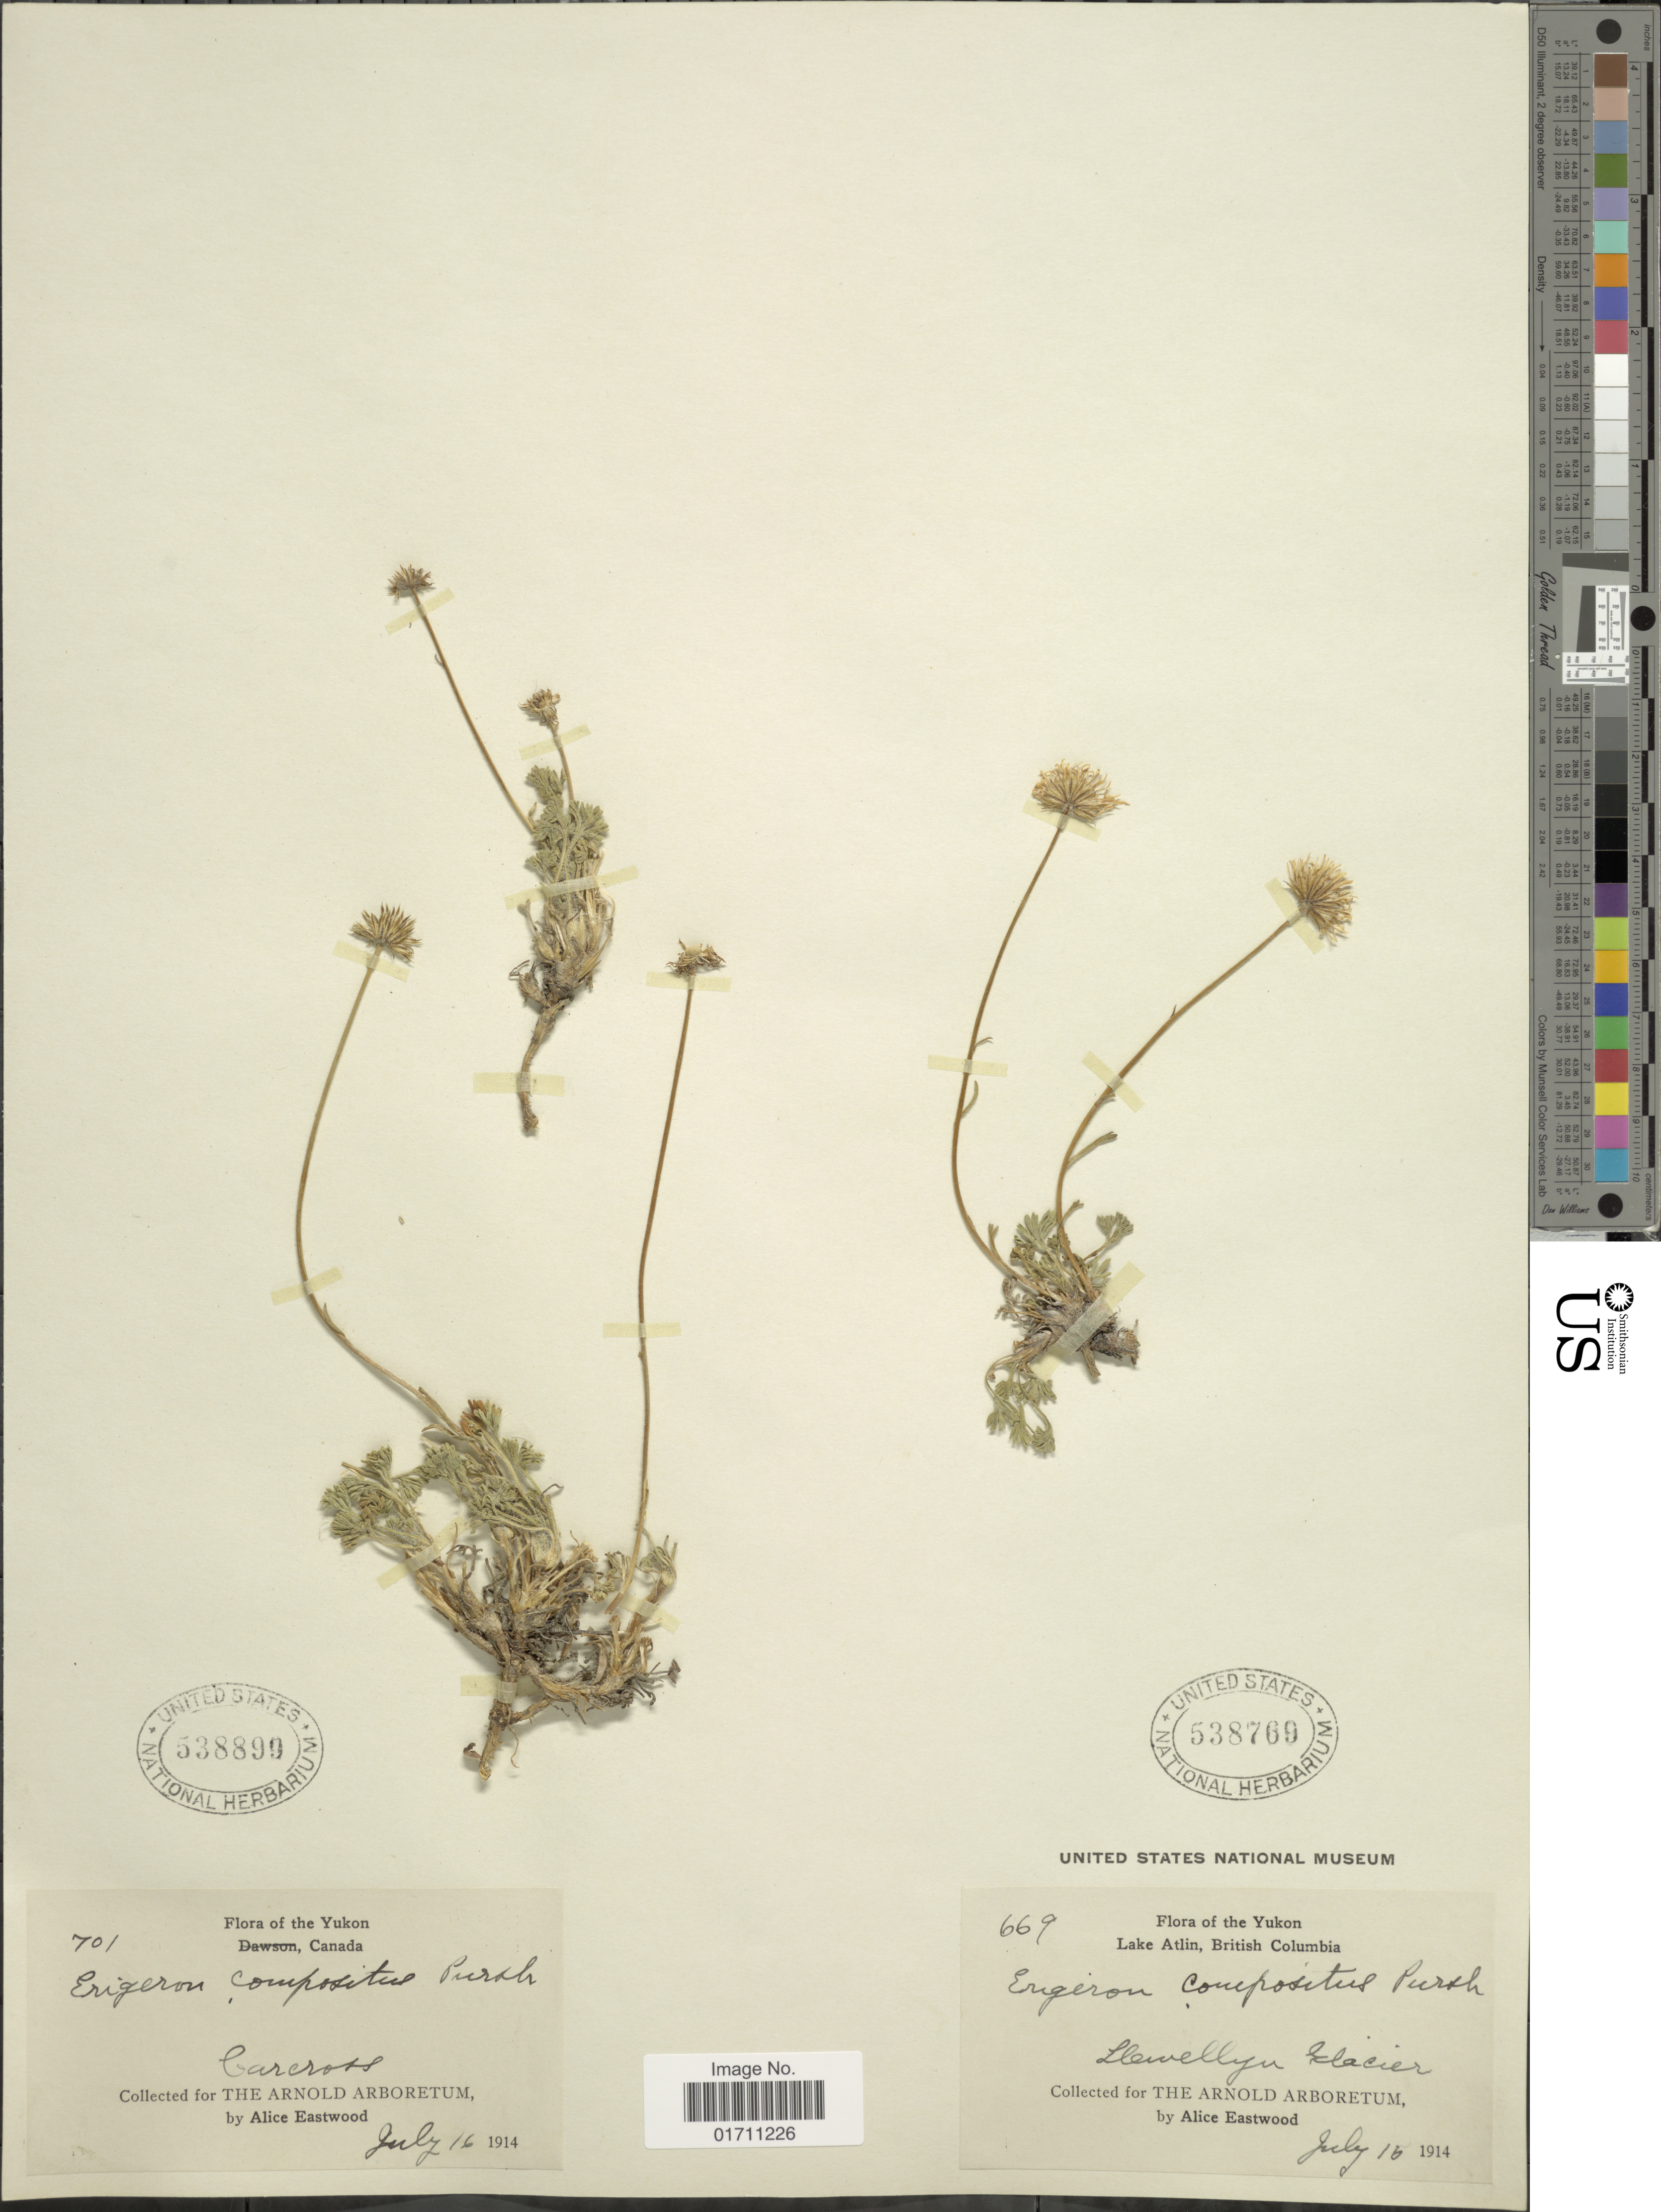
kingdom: Plantae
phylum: Tracheophyta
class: Magnoliopsida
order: Asterales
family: Asteraceae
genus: Erigeron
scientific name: Erigeron compositus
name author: Pursh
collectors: A. Eastwood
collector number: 669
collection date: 1914-07-16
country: Canada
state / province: Yukon Territory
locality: The Yukon, lake Atlin, British Columbia, LLewellyn Glacier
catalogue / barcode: US 538769-2